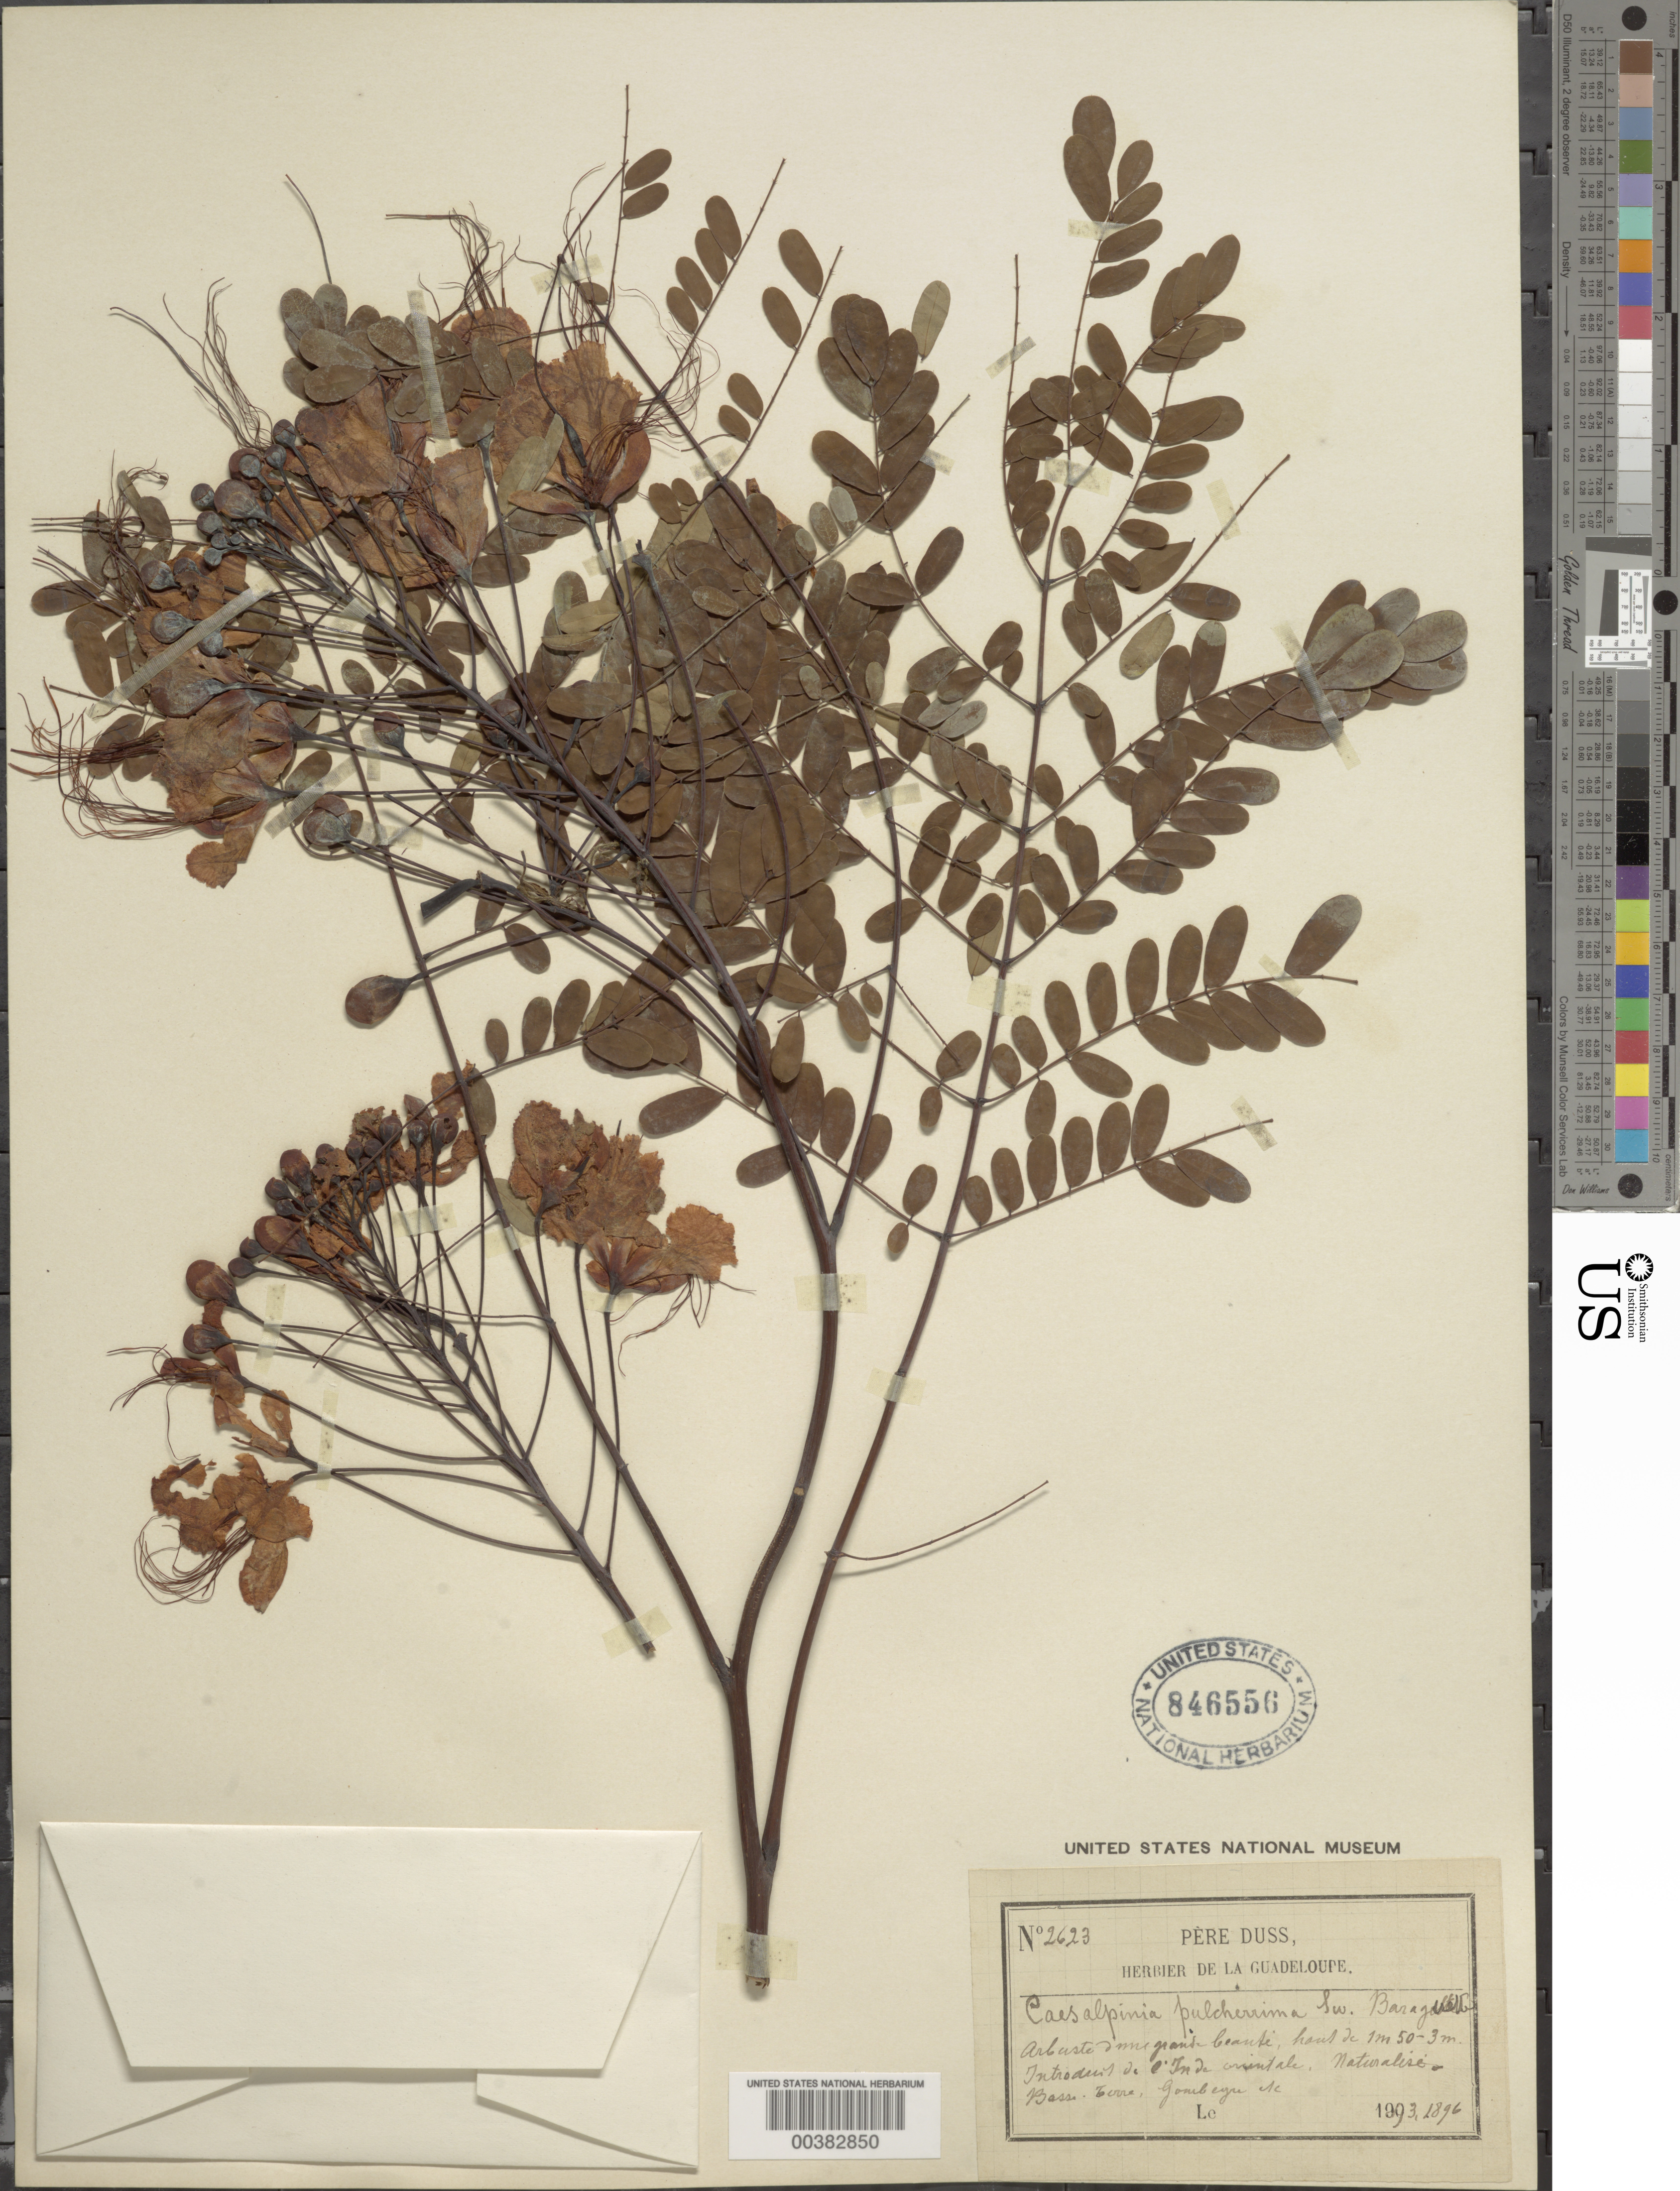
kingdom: Plantae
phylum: Tracheophyta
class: Magnoliopsida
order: Fabales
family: Fabaceae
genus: Caesalpinia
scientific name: Caesalpinia pulcherrima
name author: (L.) Sw.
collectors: Père Duss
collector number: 2623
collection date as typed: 1893 and -- -- 1896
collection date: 1893,1896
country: Guadeloupe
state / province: Basse-terre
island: Basse Terre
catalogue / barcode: US 846556